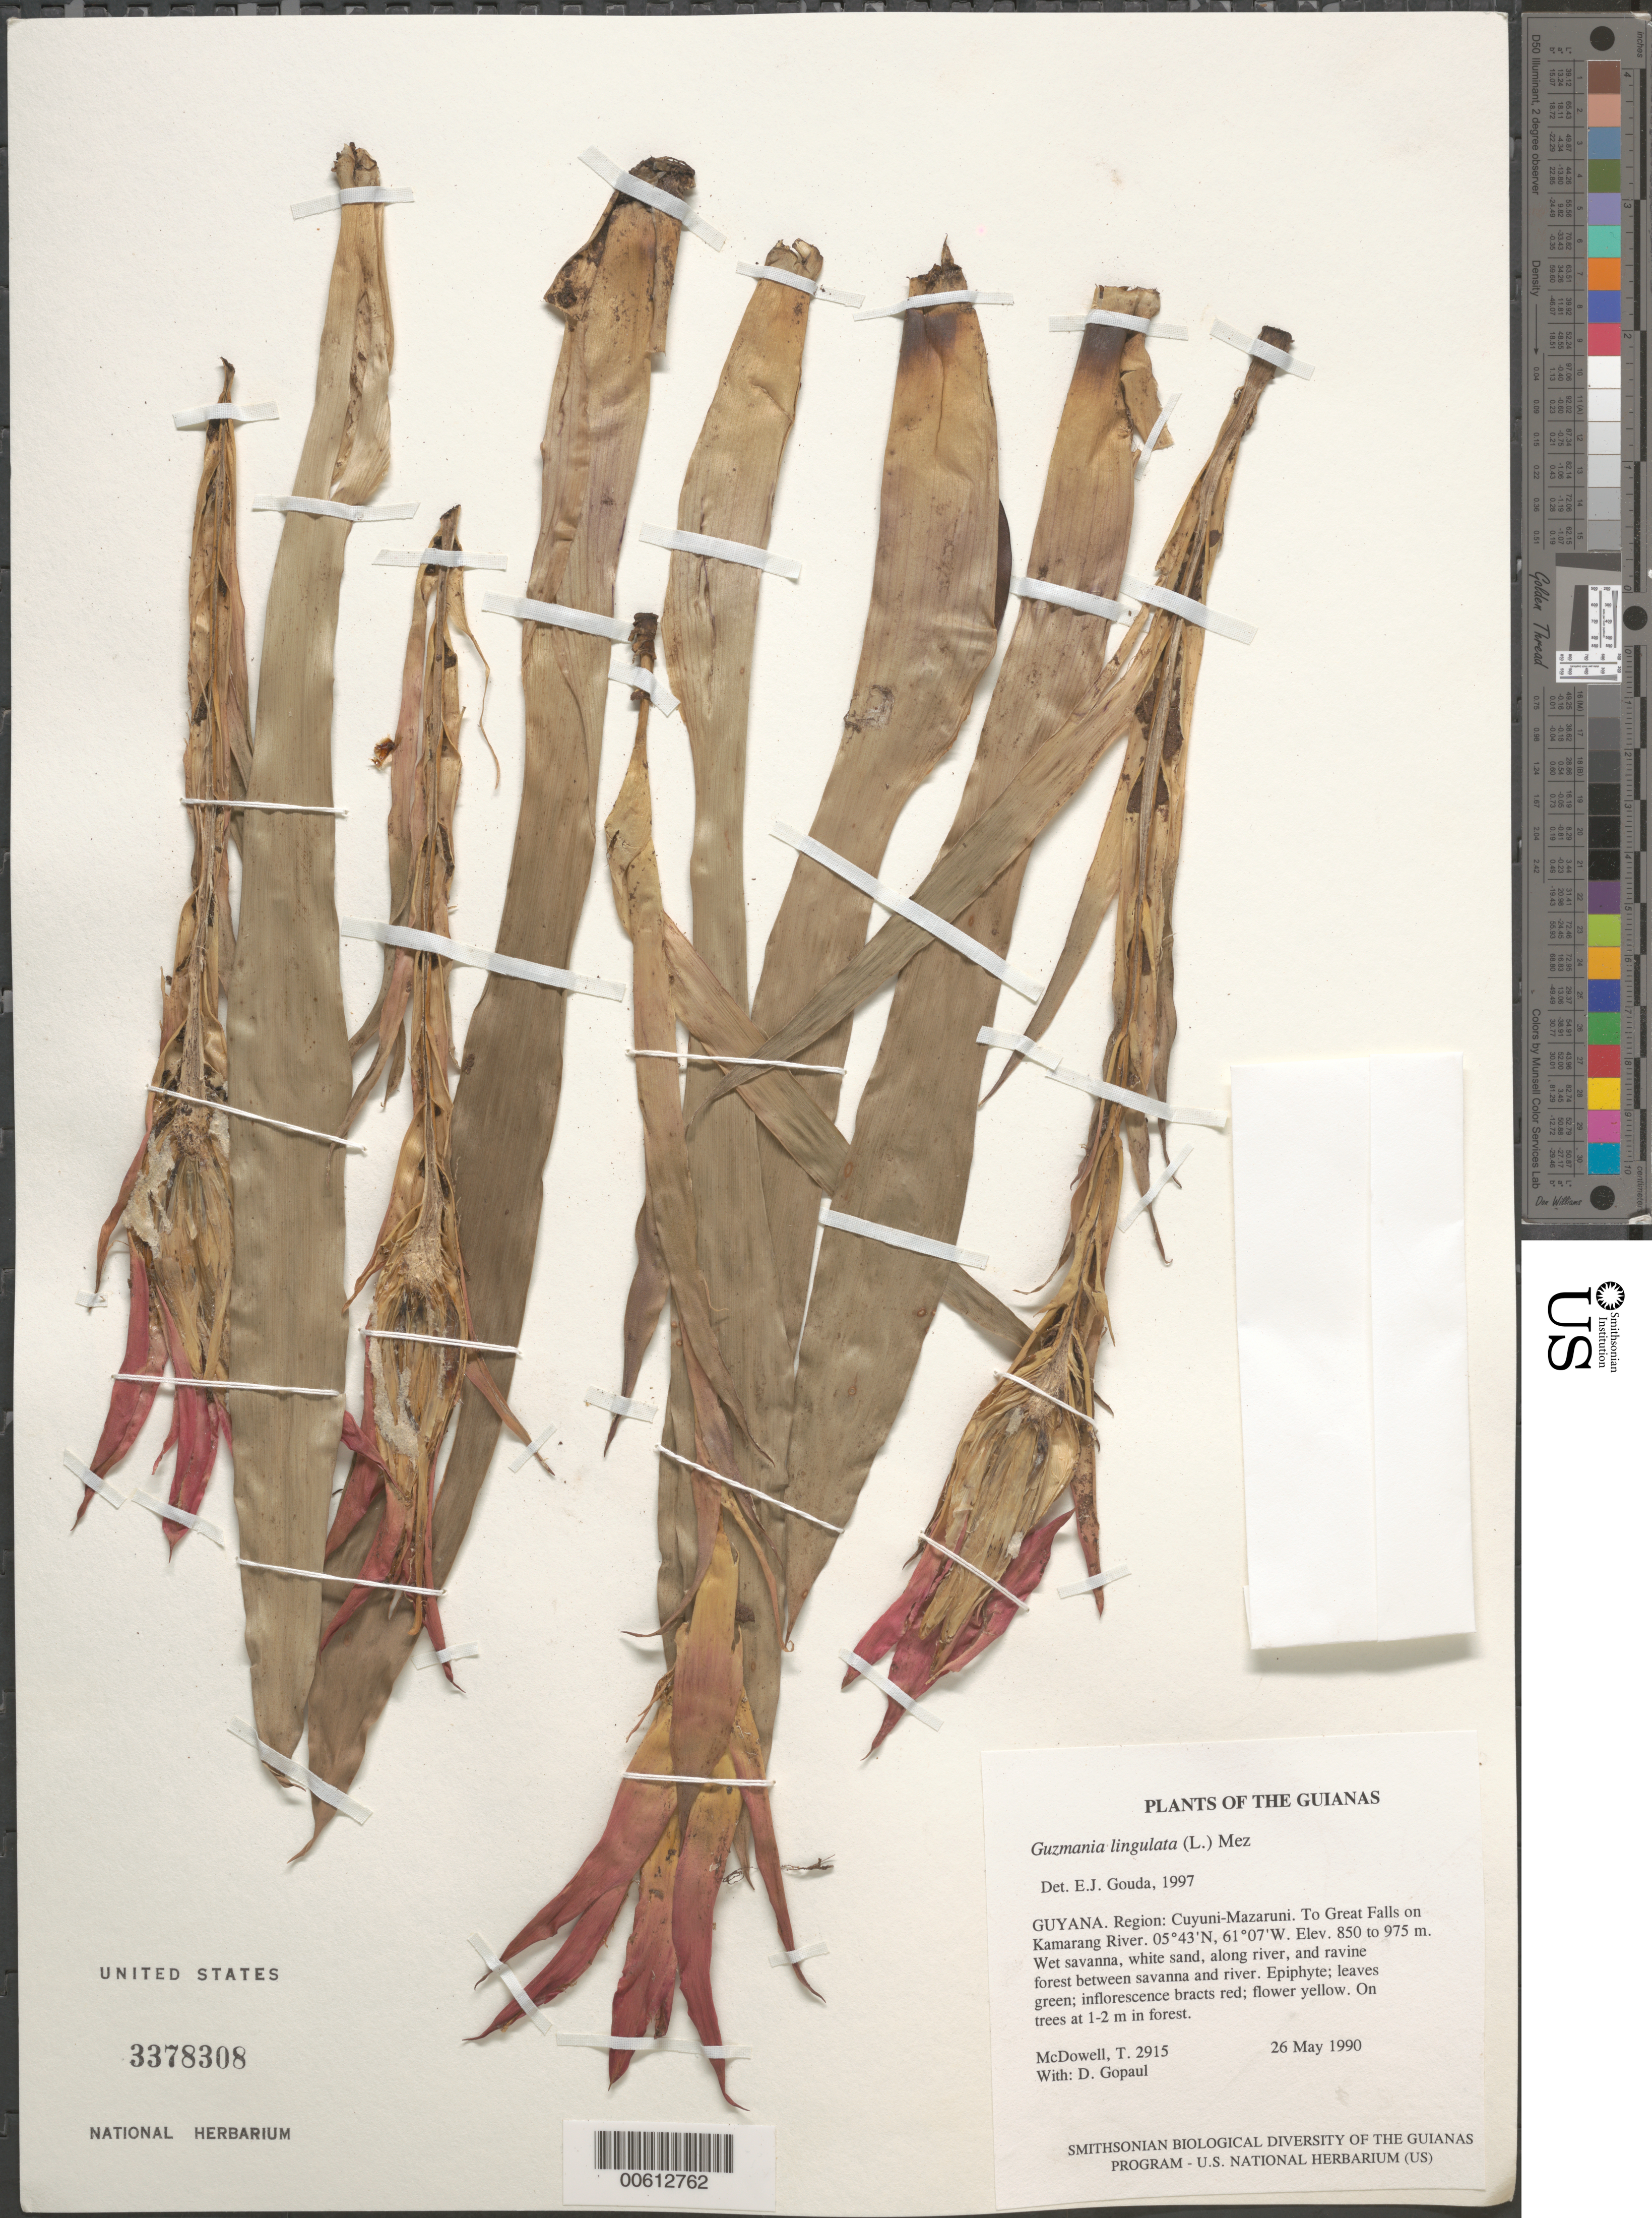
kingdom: Plantae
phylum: Tracheophyta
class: Liliopsida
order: Poales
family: Bromeliaceae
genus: Guzmania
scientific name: Guzmania lingulata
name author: (L.) Mez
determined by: Gouda, E. J.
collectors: T. McDowell & D. Gopaul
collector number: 2915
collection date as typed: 26 May 1990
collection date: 1990-05-26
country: Guyana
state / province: Cuyuni-Mazaruni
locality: From Utshi River to Great Falls on Kamarang River; 4-5 km SE of Utshi camp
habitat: Wet savanna, white sand, along river, and ravine forest between savanna and river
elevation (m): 850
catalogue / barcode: US 3378308